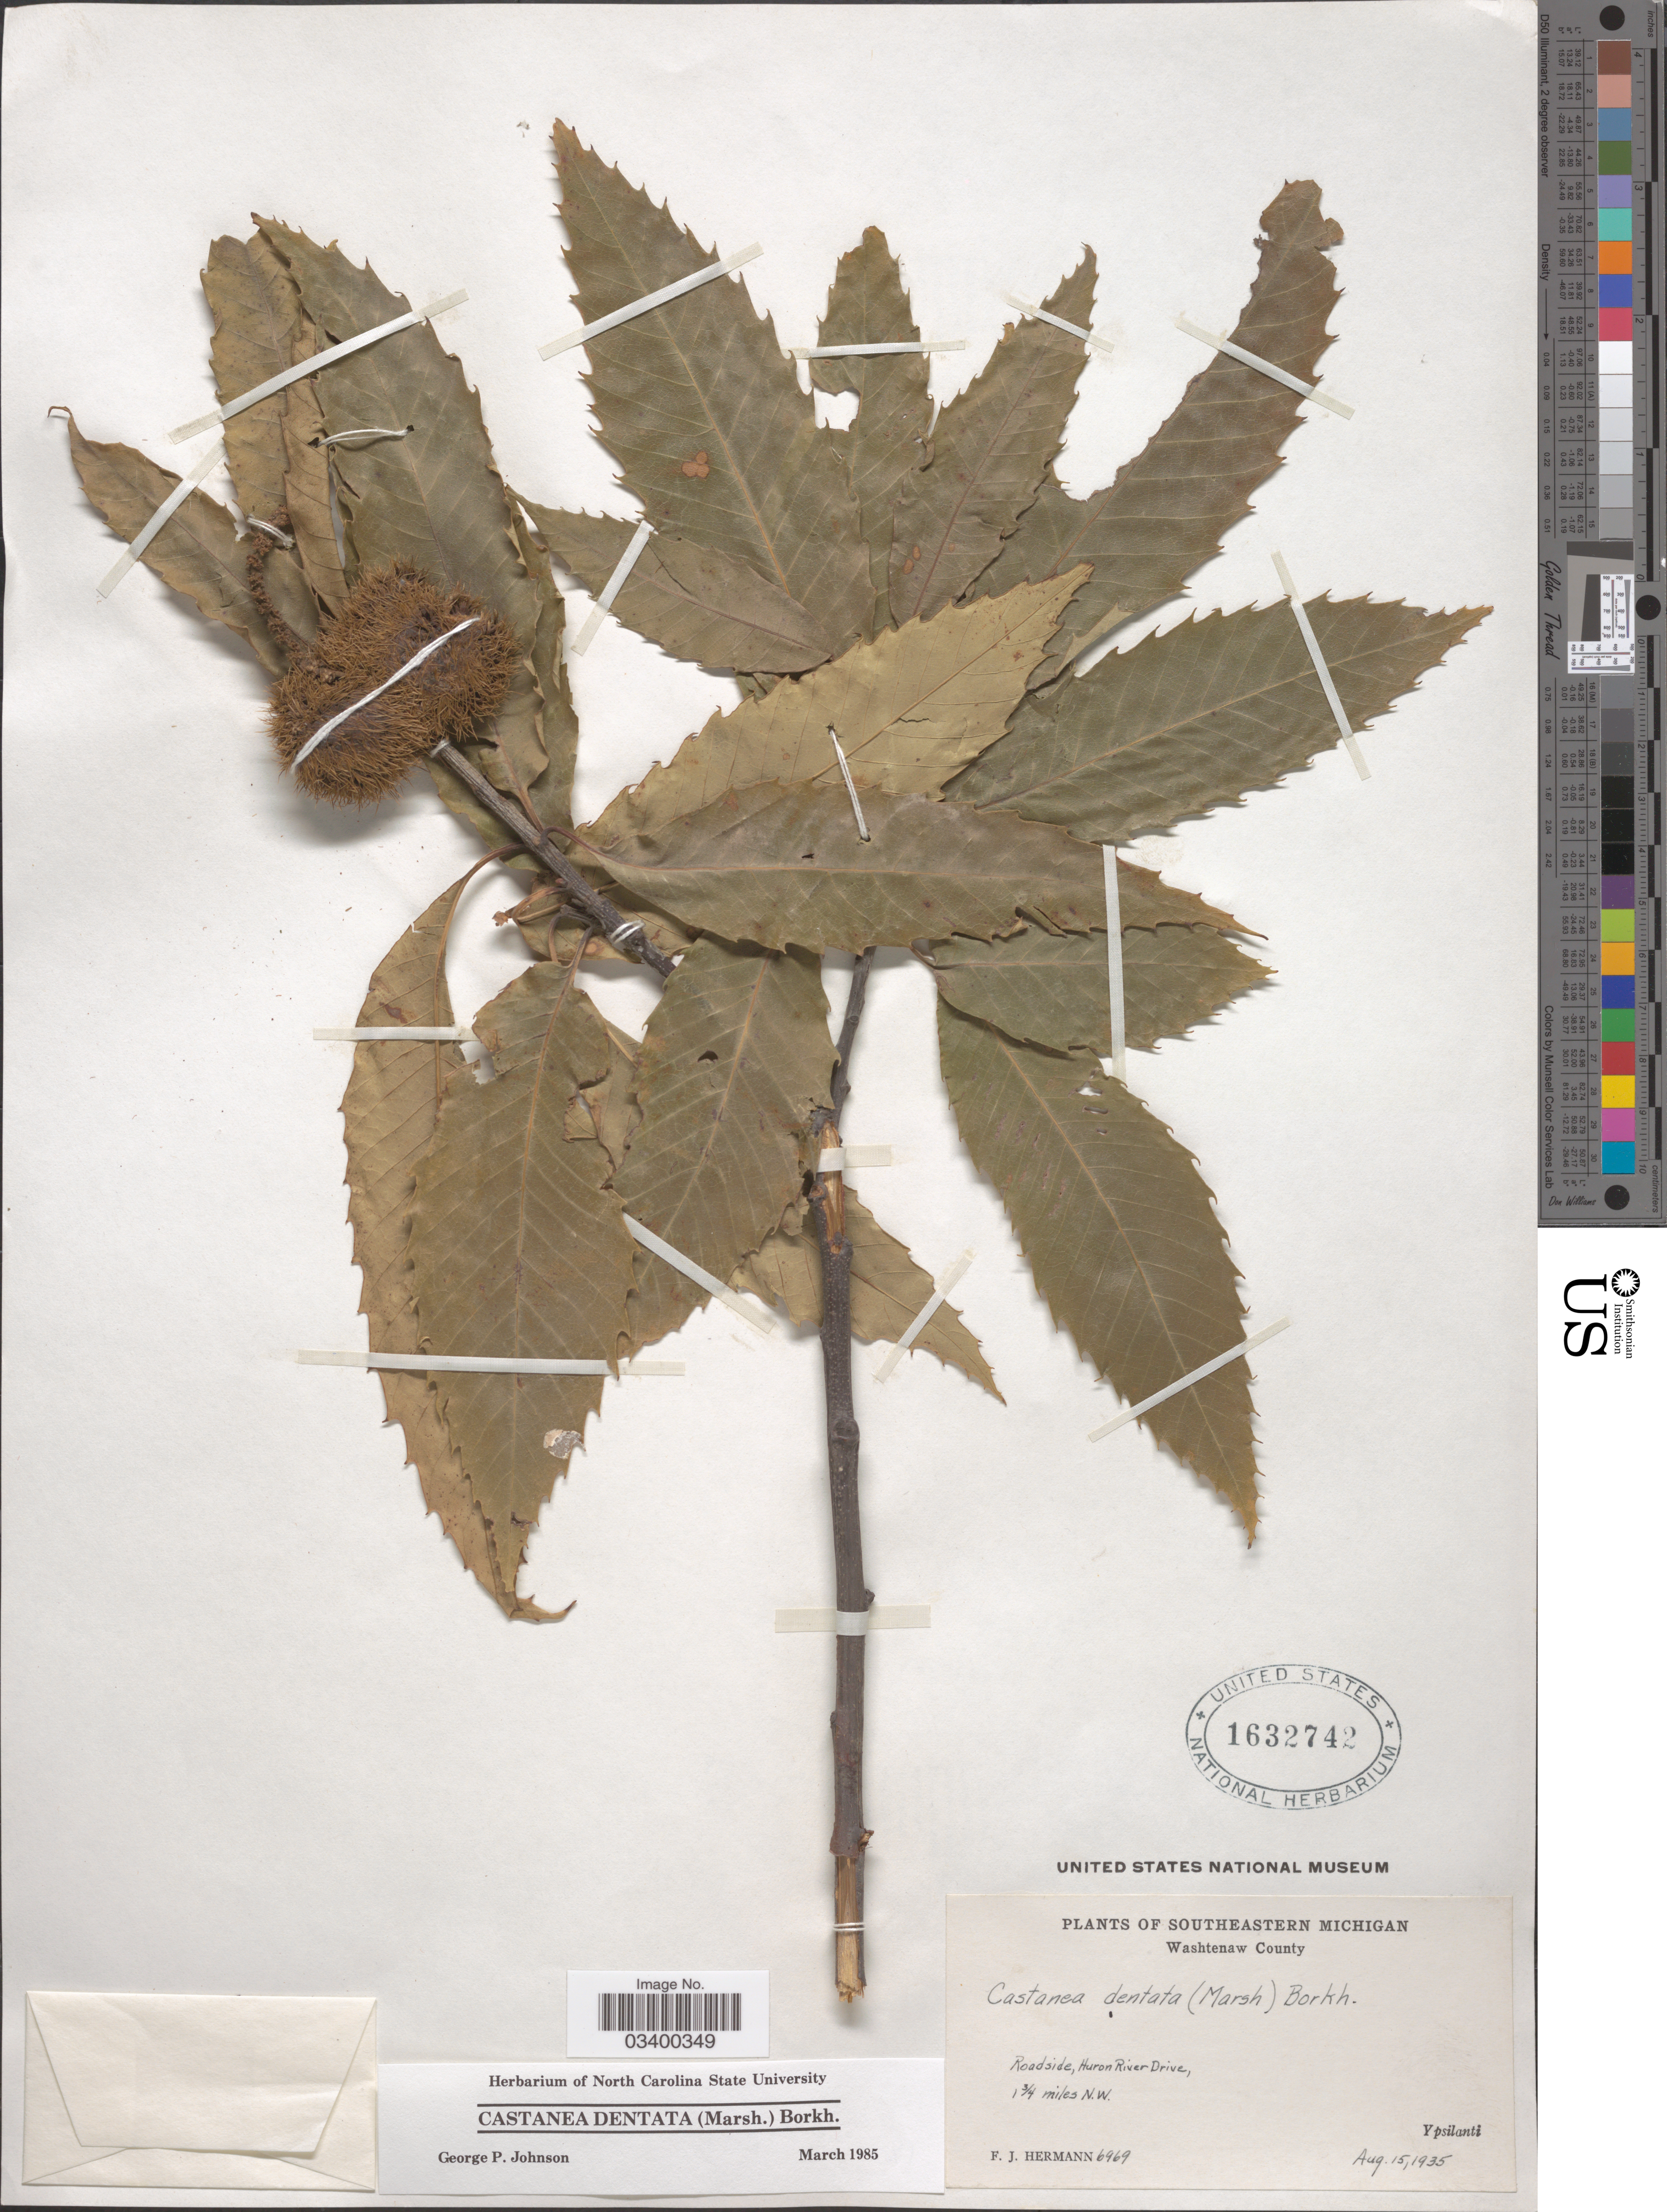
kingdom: Plantae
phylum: Tracheophyta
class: Magnoliopsida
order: Fagales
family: Fagaceae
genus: Castanea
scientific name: Castanea dentata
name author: (Marshall) Borkh.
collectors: F. J. Hermann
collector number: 6969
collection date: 1935-08-15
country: United States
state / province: Michigan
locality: Southeastern Michigan. Washtenaw County. Roadside, Huron River Drive, 1 3/4 miles N. W. Ypsilanti.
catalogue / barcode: US 1632742